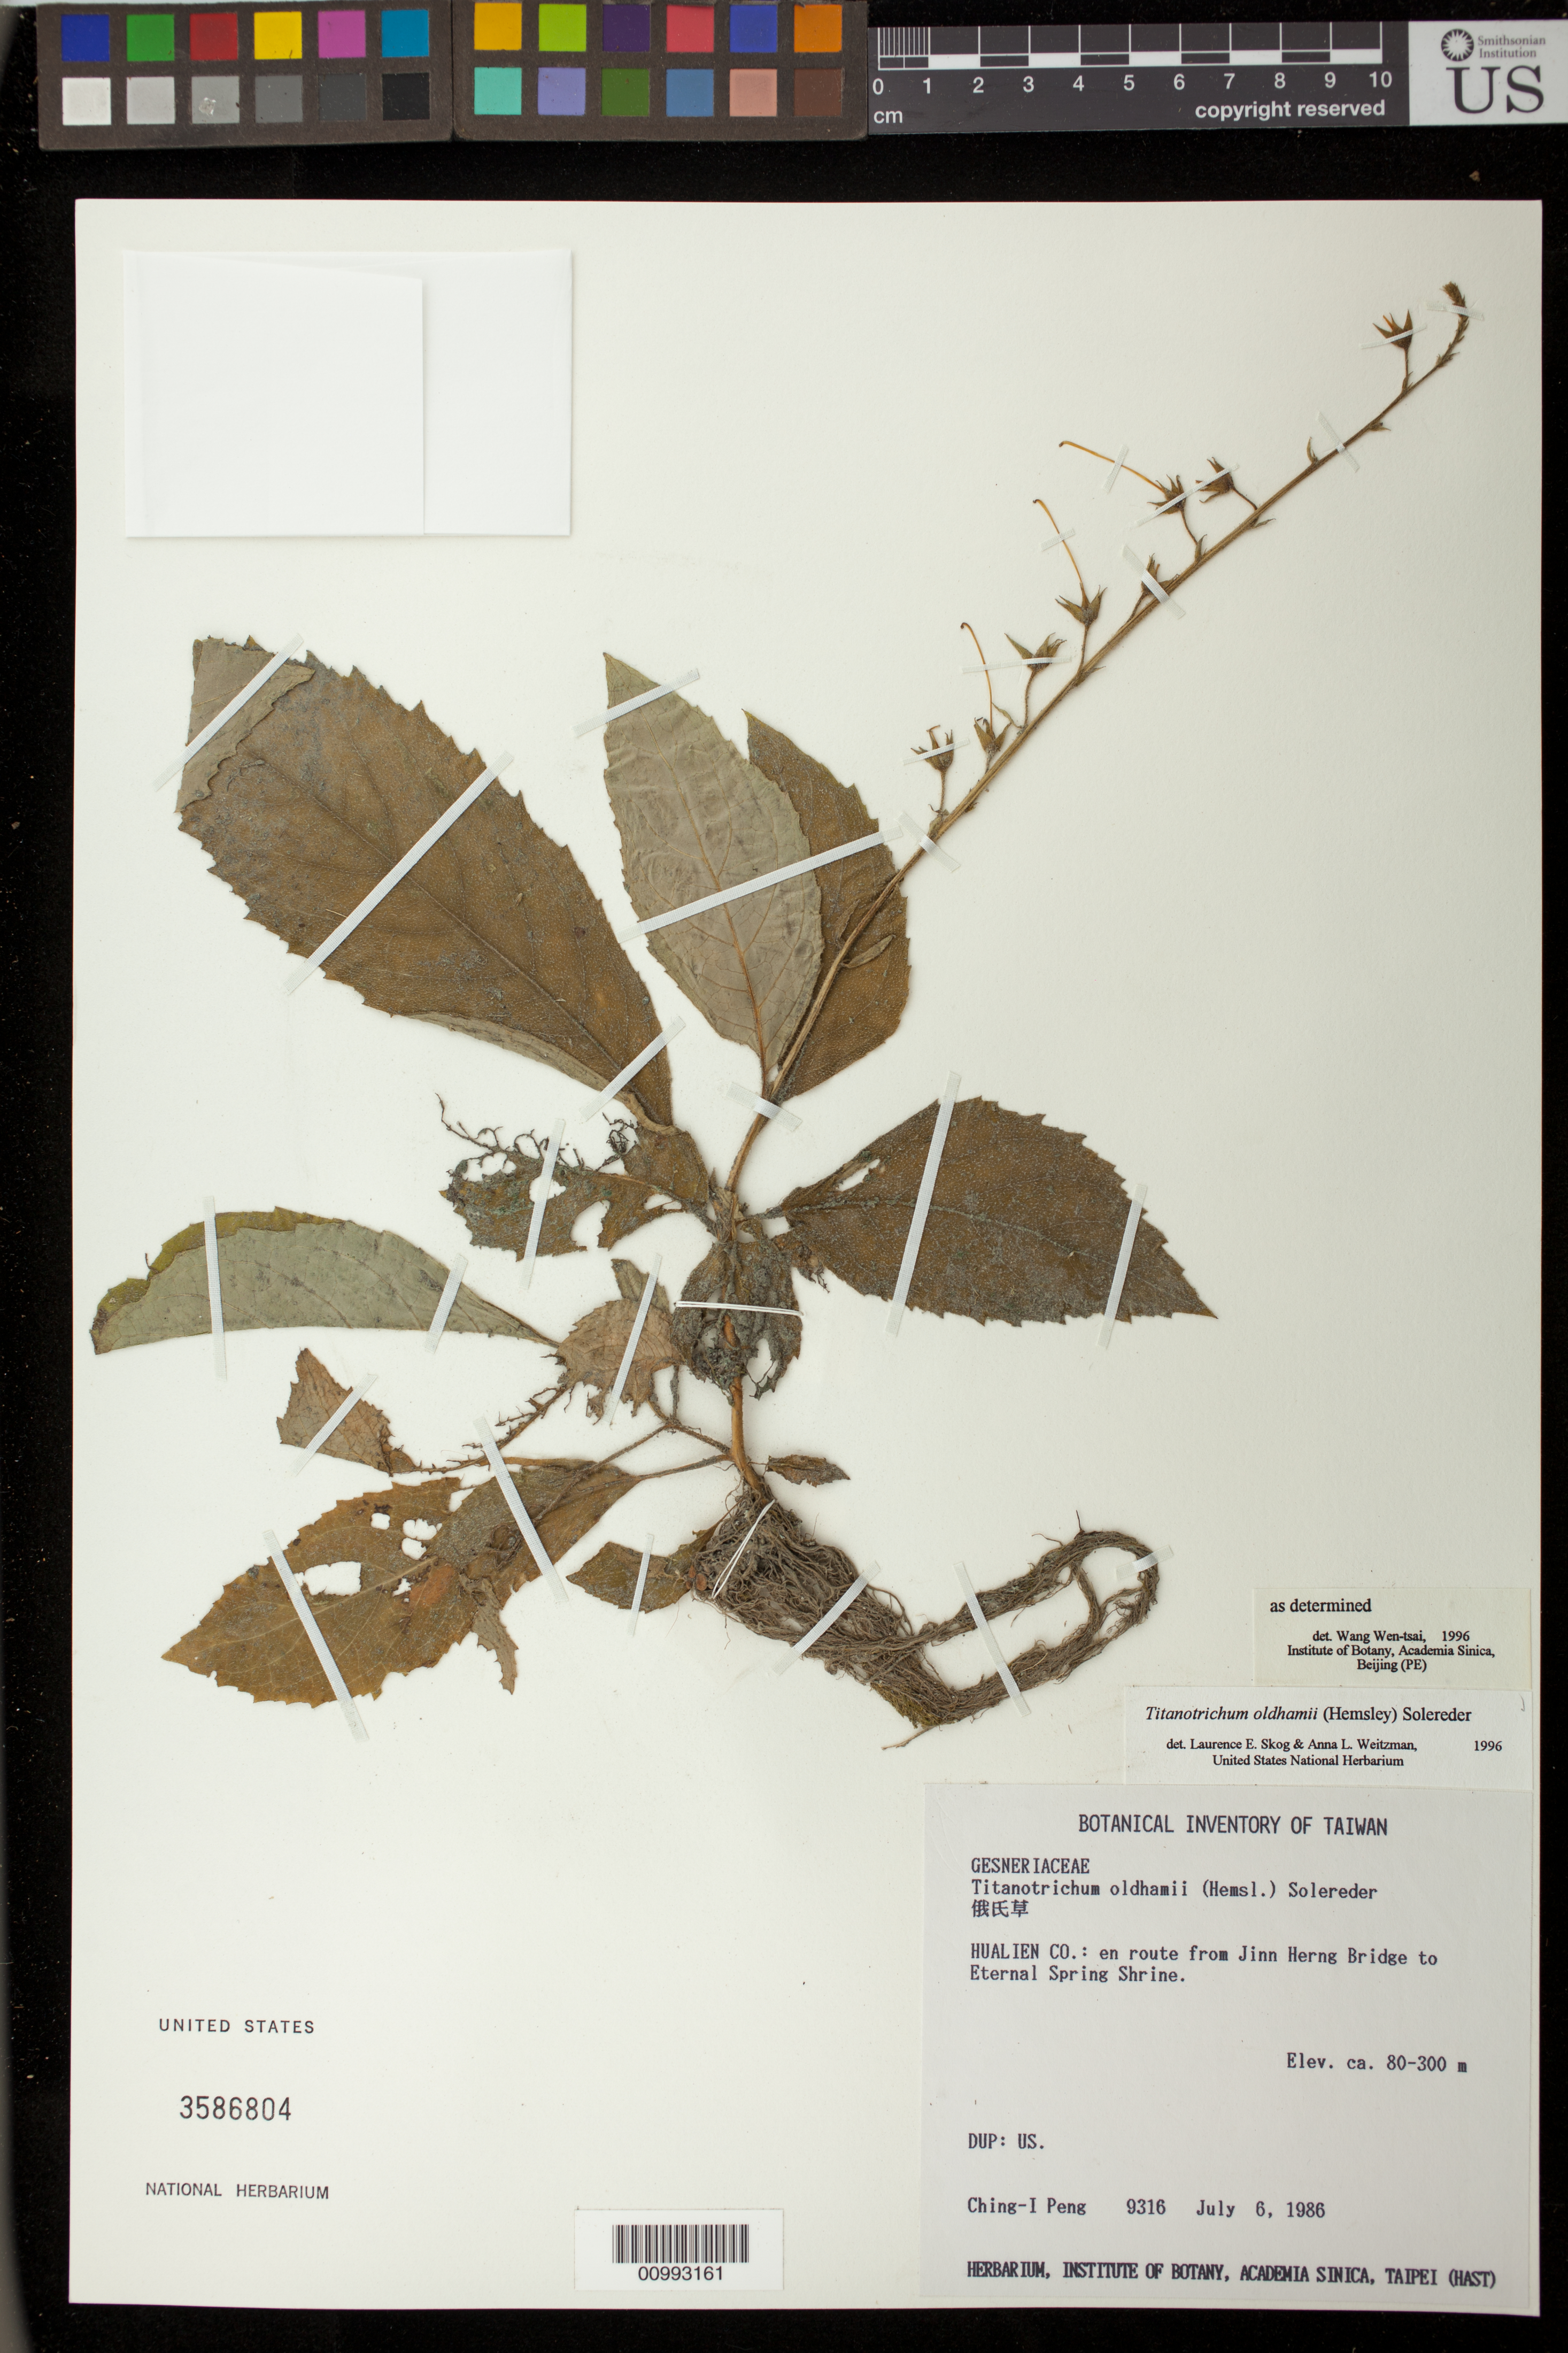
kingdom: Plantae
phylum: Tracheophyta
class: Magnoliopsida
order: Lamiales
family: Gesneriaceae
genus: Titanotrichum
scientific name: Titanotrichum oldhamii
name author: (Hemsl.) Soler.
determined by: Skog, L. E.; Weitzman, A. L.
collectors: C.-I Peng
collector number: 9316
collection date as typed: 06 Jul 1986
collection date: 1986-07-06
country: Taiwan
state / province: Hualien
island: Taiwan [Formosa]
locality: Hualien Co.: en route from Jinn Herng Bridge to Eternal Spring Shrine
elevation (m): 80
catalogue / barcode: US 3586804